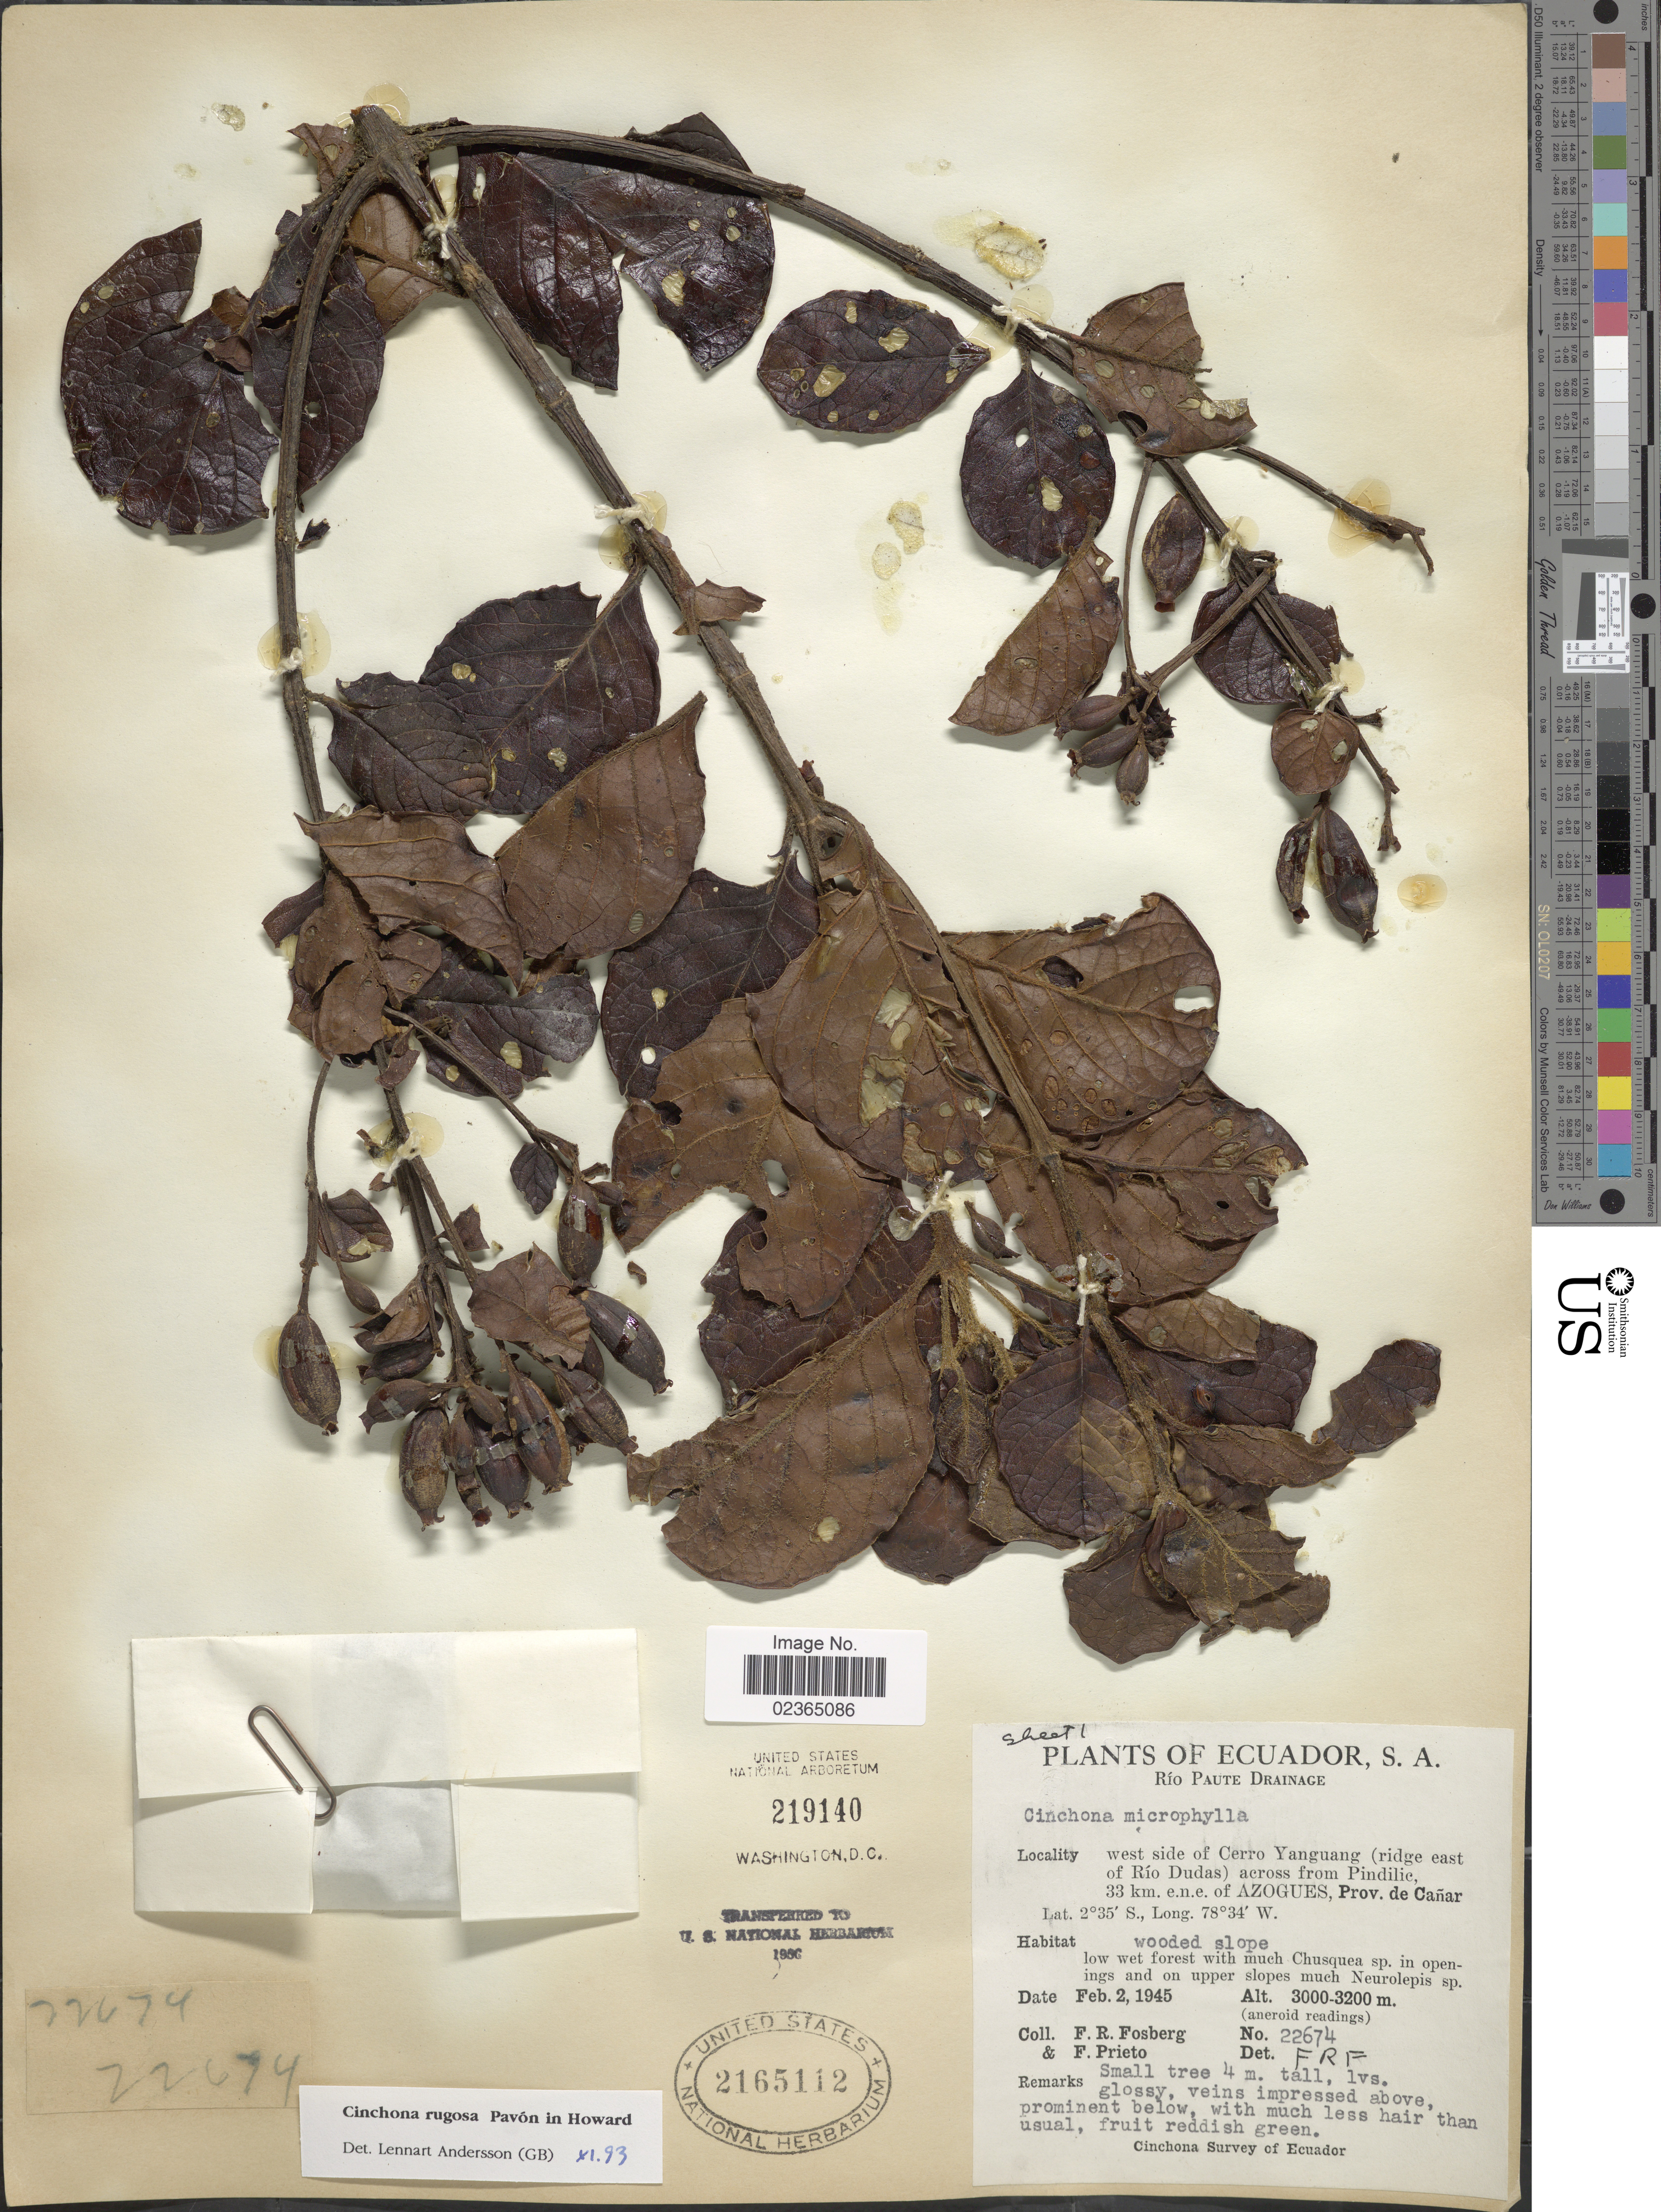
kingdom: Plantae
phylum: Tracheophyta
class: Magnoliopsida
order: Gentianales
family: Rubiaceae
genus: Cinchona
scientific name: Cinchona rugosa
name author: Pav.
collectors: F. R. Fosberg & F. Prieto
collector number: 22674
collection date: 1945-02-02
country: Ecuador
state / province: Cañar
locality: Río Paute Drainage. west side of Cerro Yanguang (ridge east of Río Dudas) across from Pindilic, 33 km. e.n.e. of Azogues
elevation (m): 3000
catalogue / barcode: US 2165112